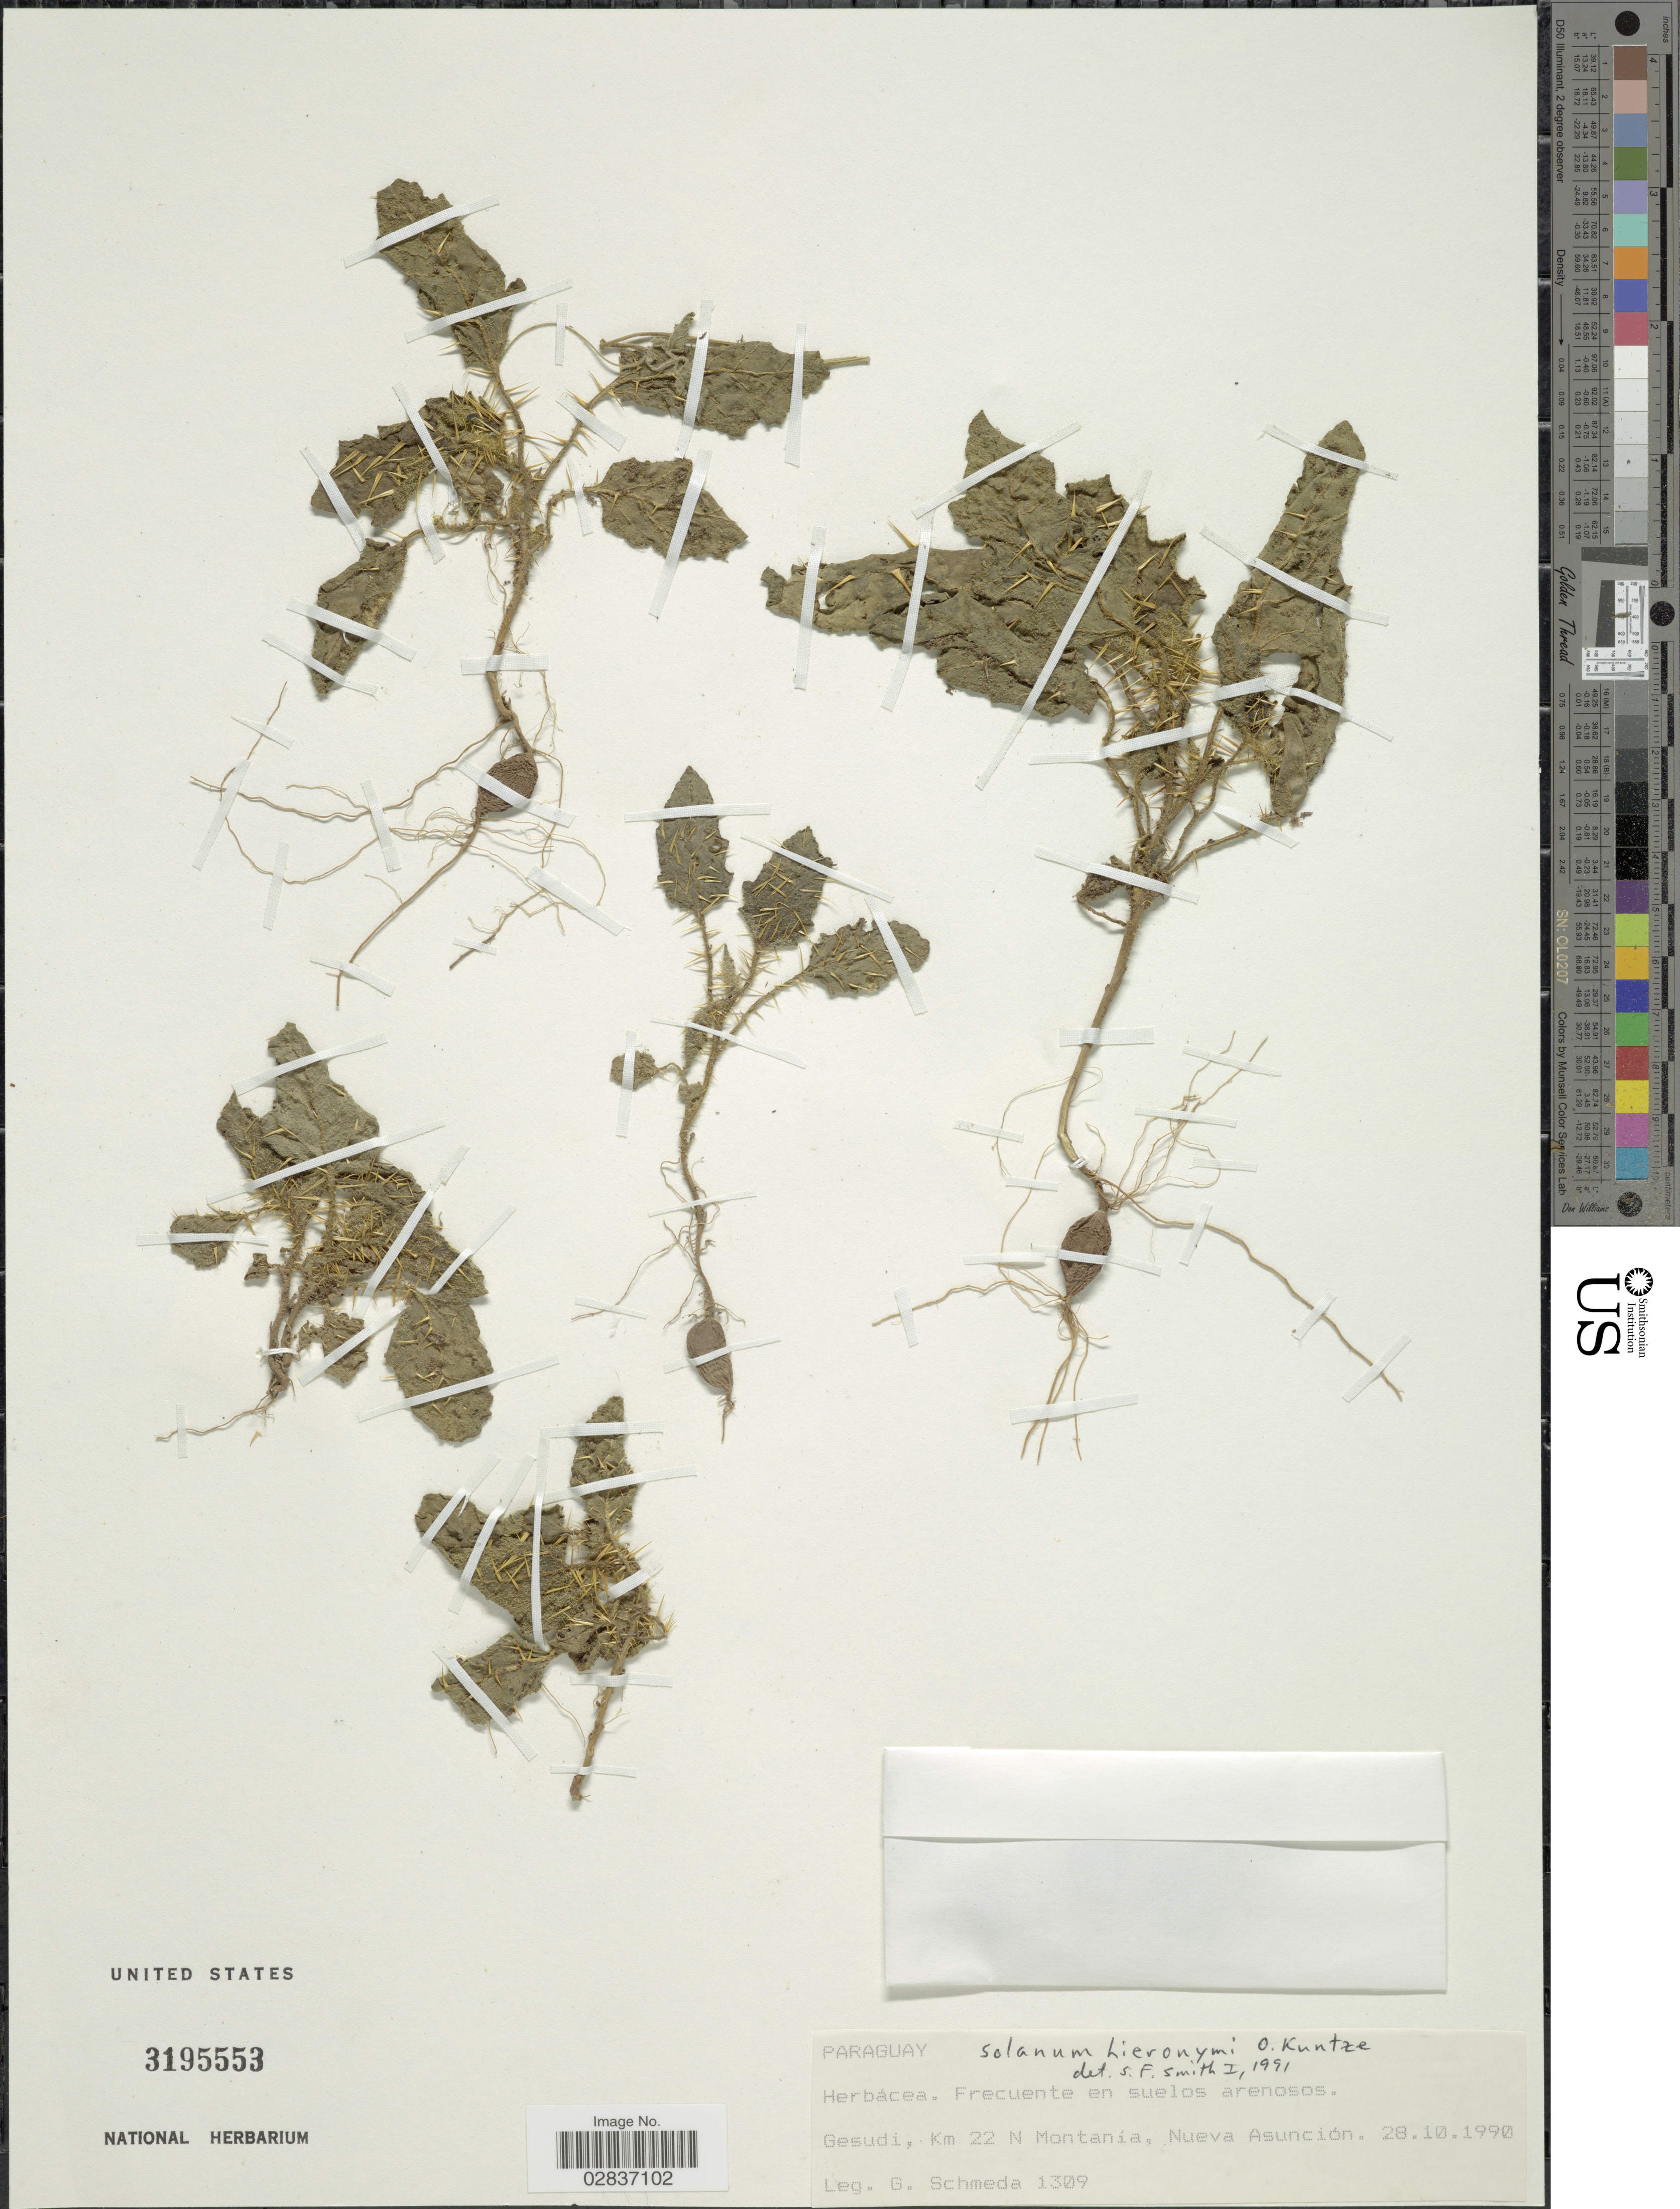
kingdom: Plantae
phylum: Tracheophyta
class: Magnoliopsida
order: Solanales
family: Solanaceae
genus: Solanum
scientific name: Solanum hieronymi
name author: Kuntze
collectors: G. Schmeda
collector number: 1309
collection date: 1990-10-28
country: Paraguay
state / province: Asuncion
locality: Gesudi, Km 22 N Montanía, Nueva Asunción.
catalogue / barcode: US 3195553